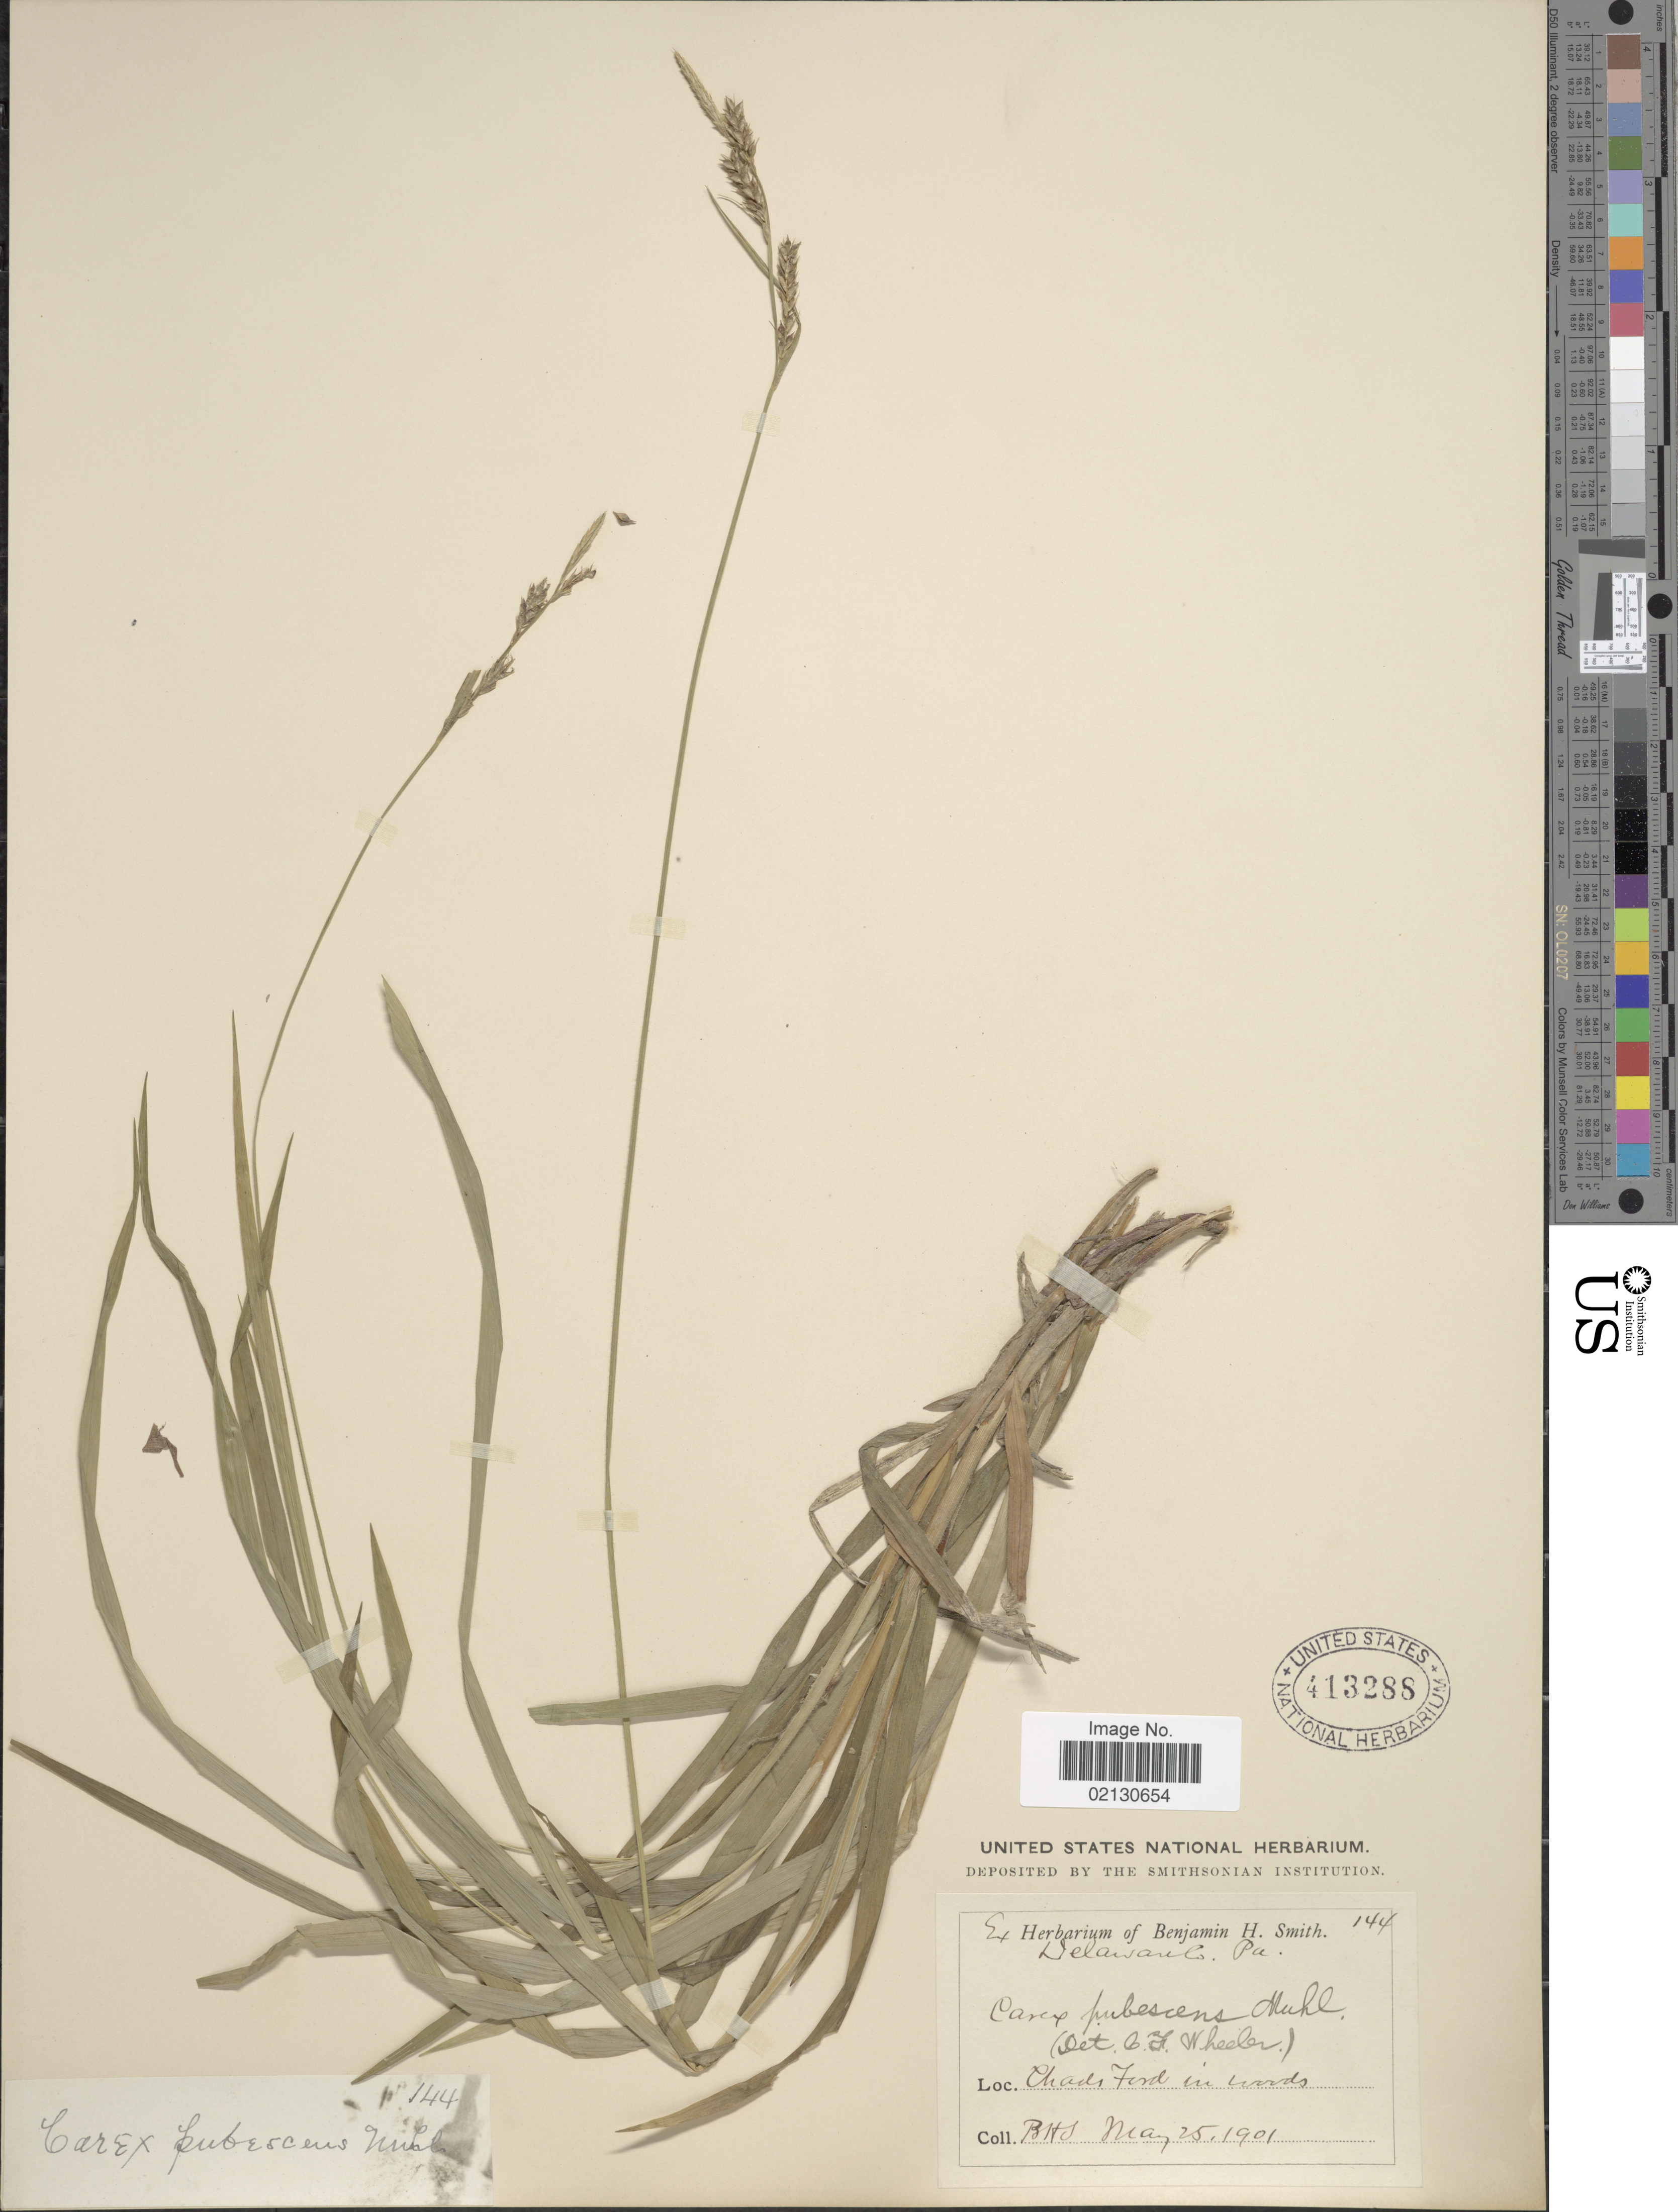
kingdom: Plantae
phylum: Tracheophyta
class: Liliopsida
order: Poales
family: Cyperaceae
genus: Carex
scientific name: Carex hirtifolia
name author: Mack.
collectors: B. H. Smith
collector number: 144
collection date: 1901-05-25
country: United States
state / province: Pennsylvania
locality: Delaware Co. Chads Ford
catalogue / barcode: US 413288